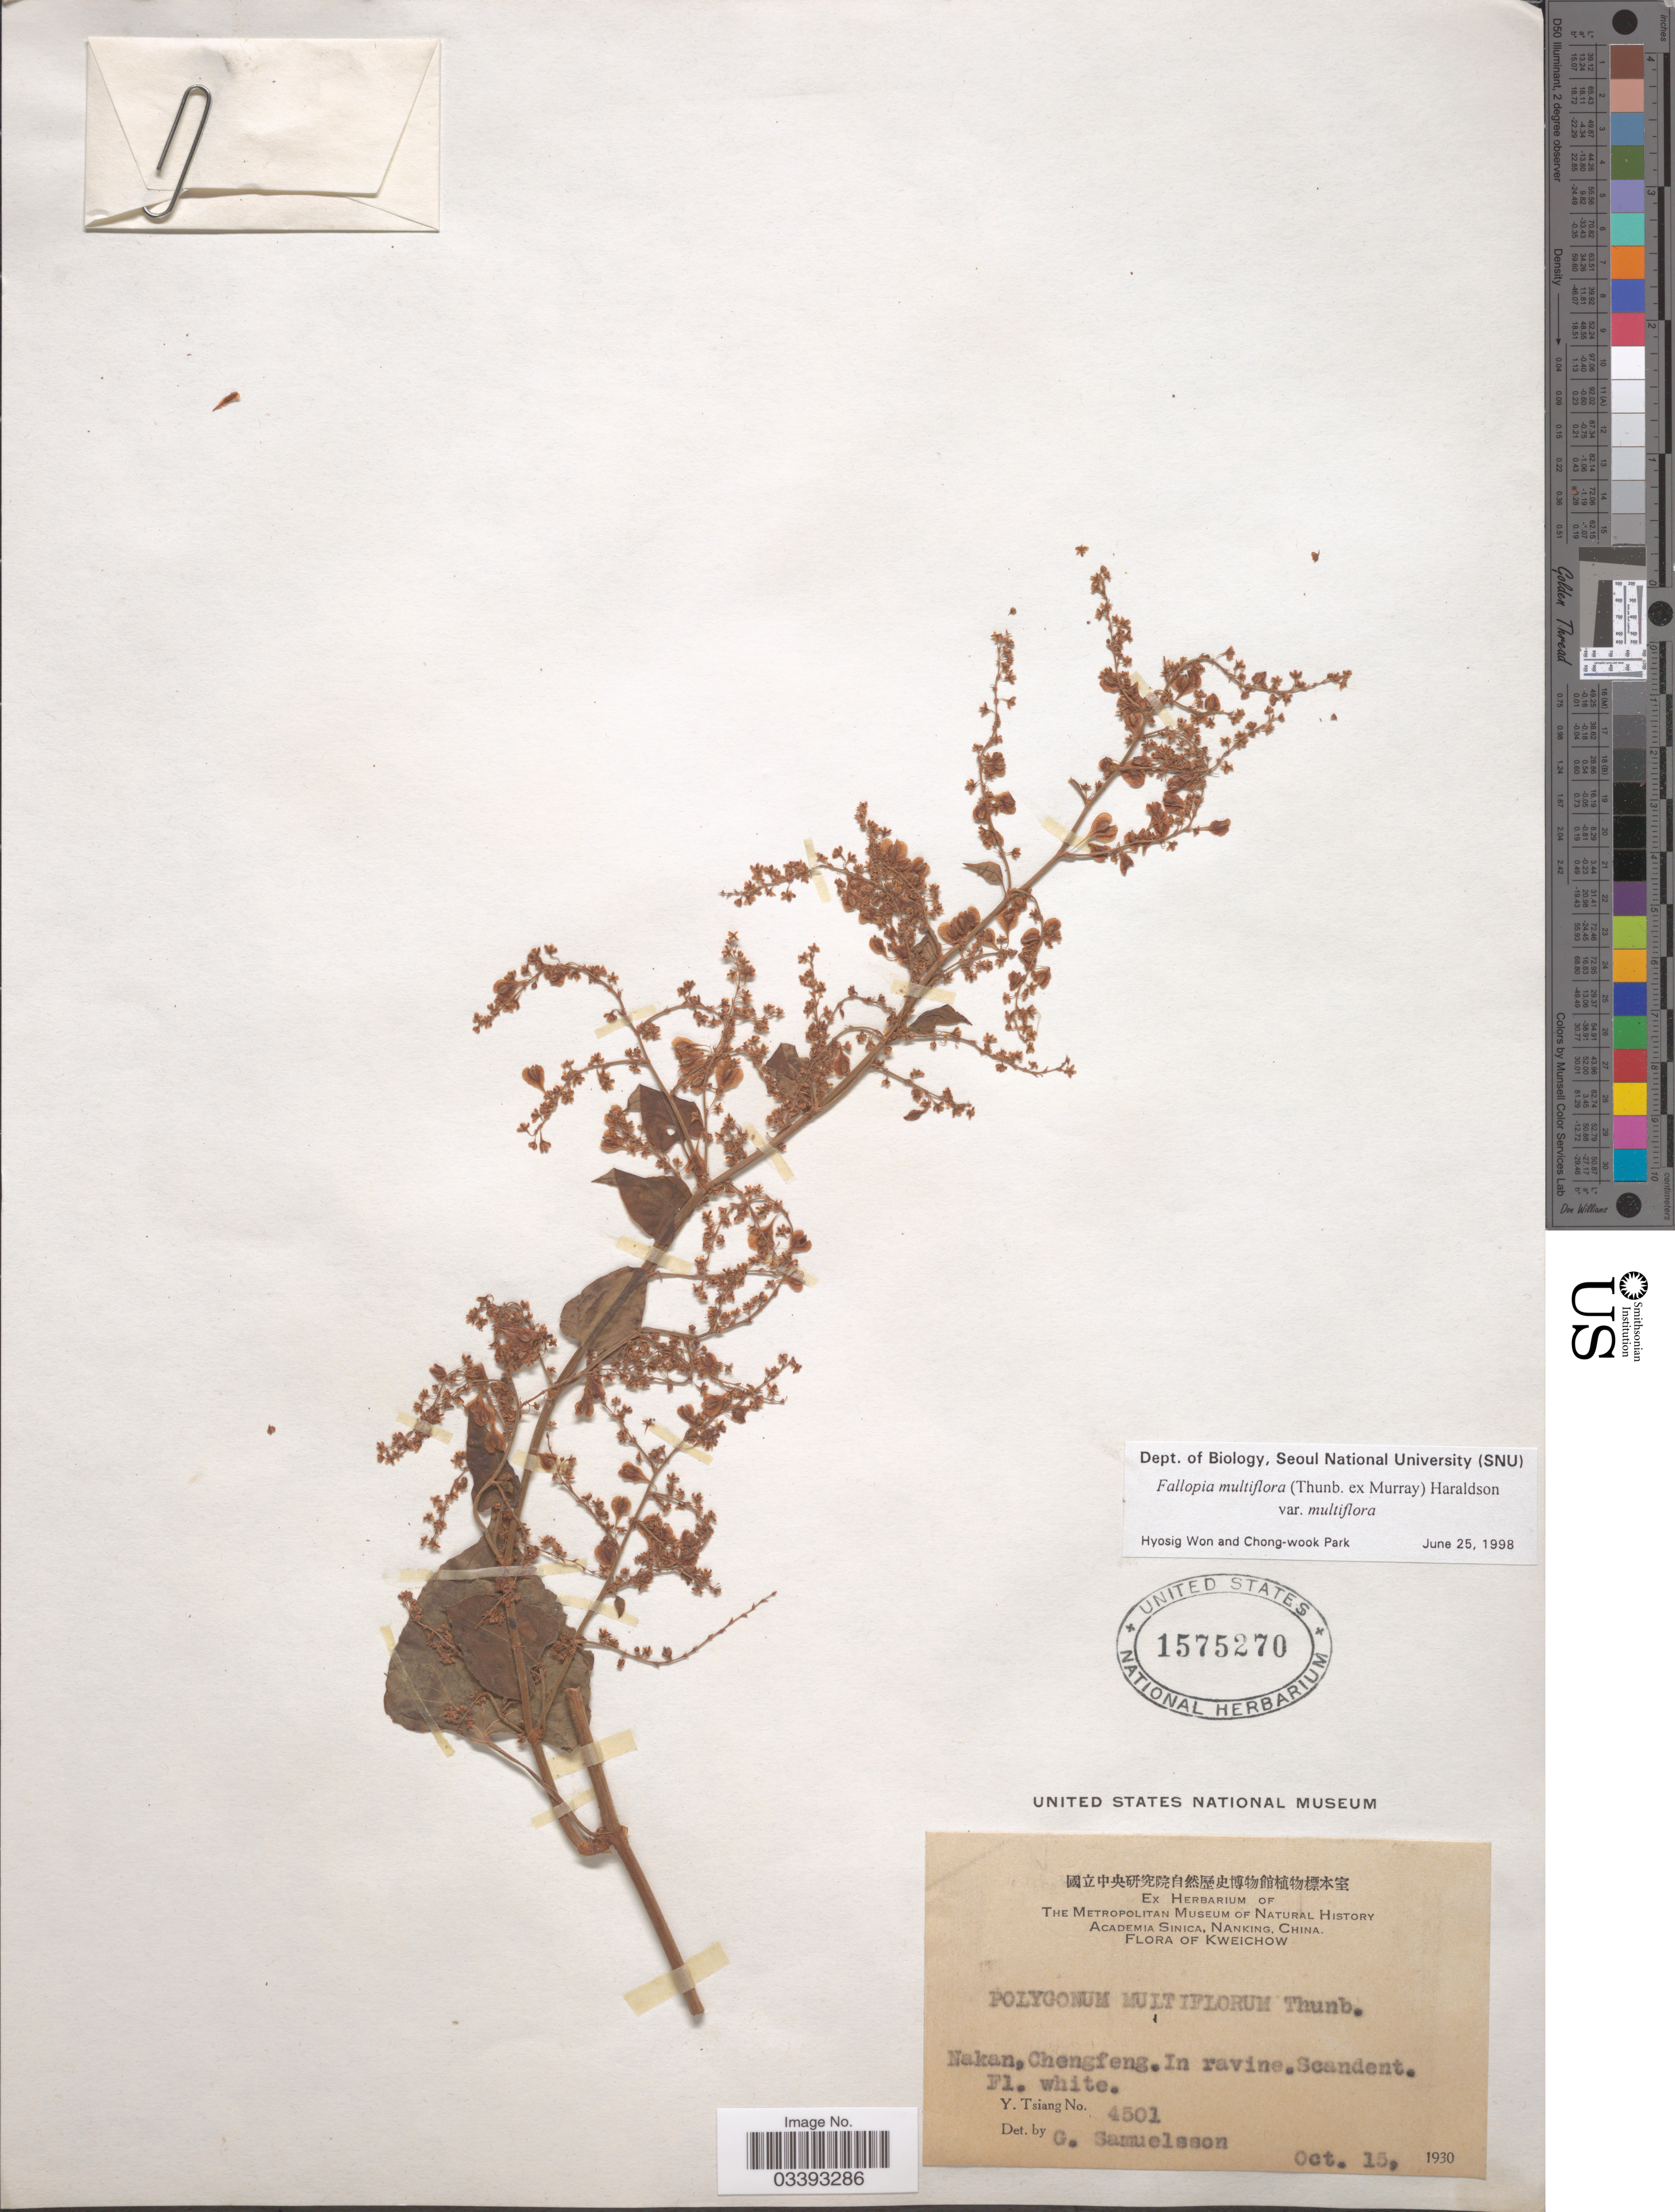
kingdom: Plantae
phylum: Tracheophyta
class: Magnoliopsida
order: Caryophyllales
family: Polygonaceae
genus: Fallopia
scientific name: Fallopia multiflora var. multiflora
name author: (Thunb. ex Murray) Haraldson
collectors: Y. Tsiang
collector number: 4501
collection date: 1930-10-15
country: China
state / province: Guizhou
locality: Kweichow. Nakan, Chengfeng. In ravine.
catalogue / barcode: US 1575270